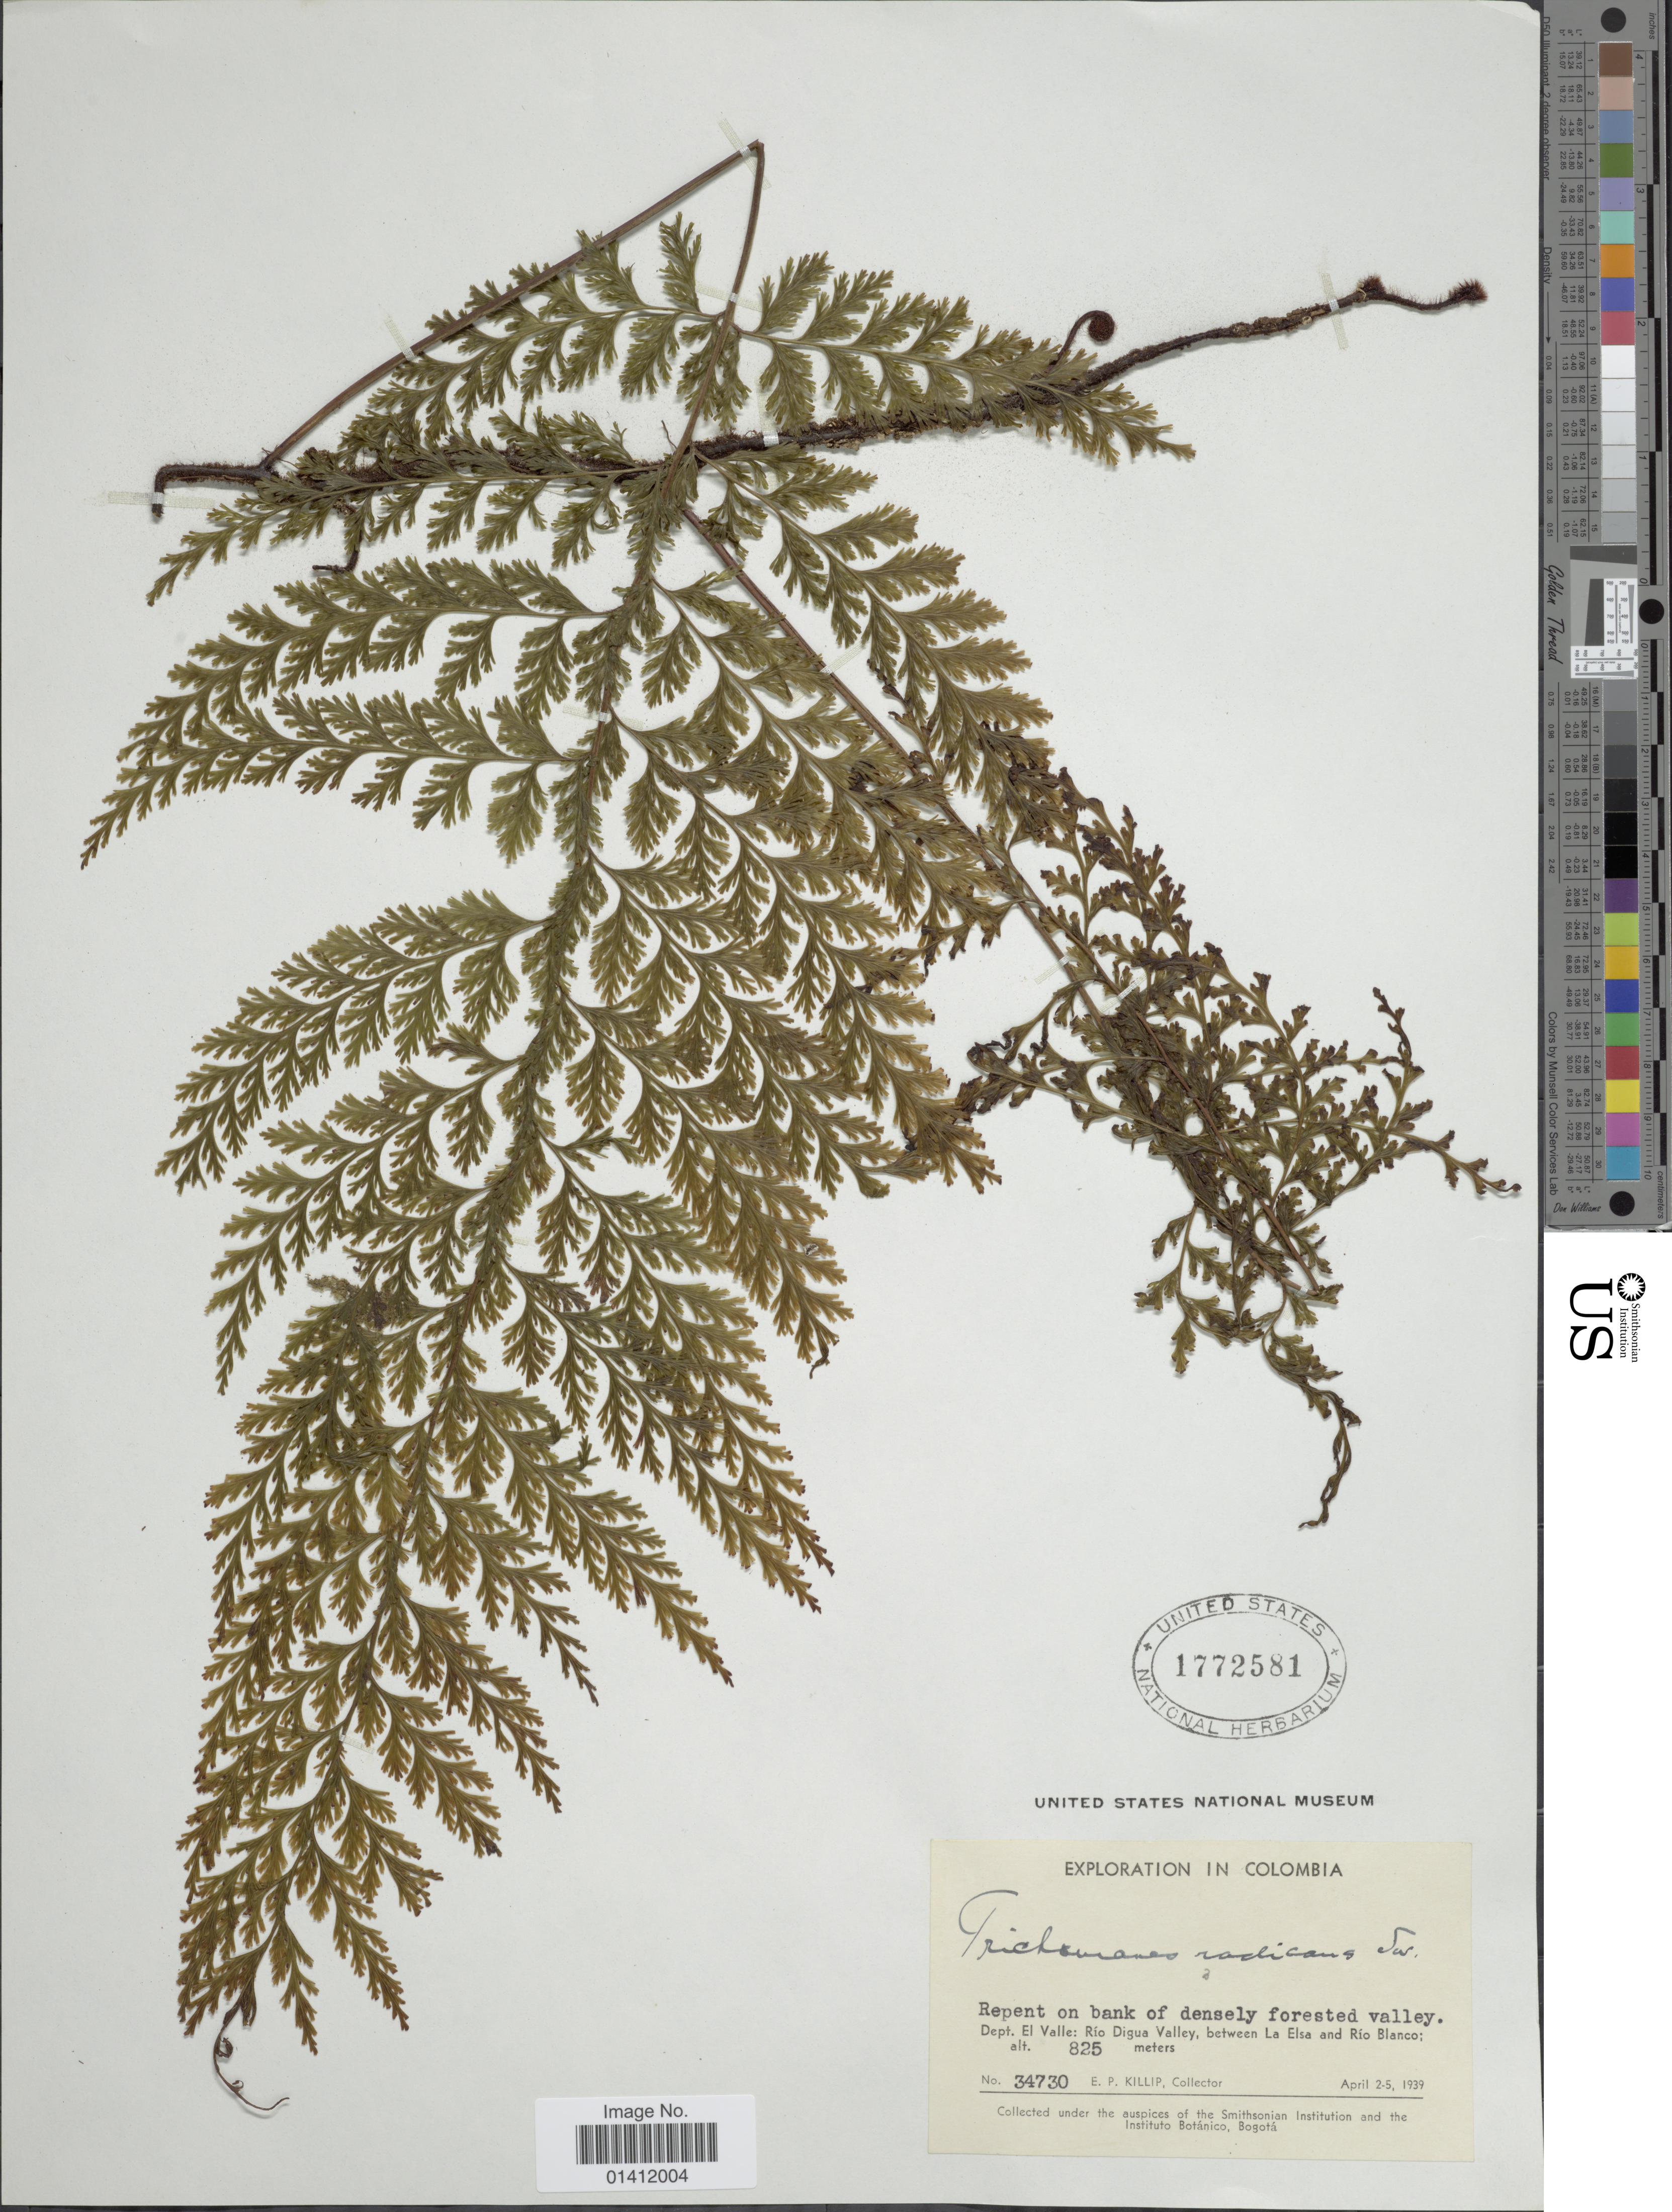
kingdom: Plantae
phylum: Tracheophyta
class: Polypodiopsida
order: Hymenophyllales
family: Hymenophyllaceae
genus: Vandenboschia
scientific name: Vandenboschia radicans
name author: (Sw.) Copel.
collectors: E. P. Killip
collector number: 34730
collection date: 1939-04-02/1939-04-05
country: Colombia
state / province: Valle del Cauca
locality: Dept. El Valle: Rio Digua Valley, between La Elsa and Rio Blanco.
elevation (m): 825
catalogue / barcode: US 1772581